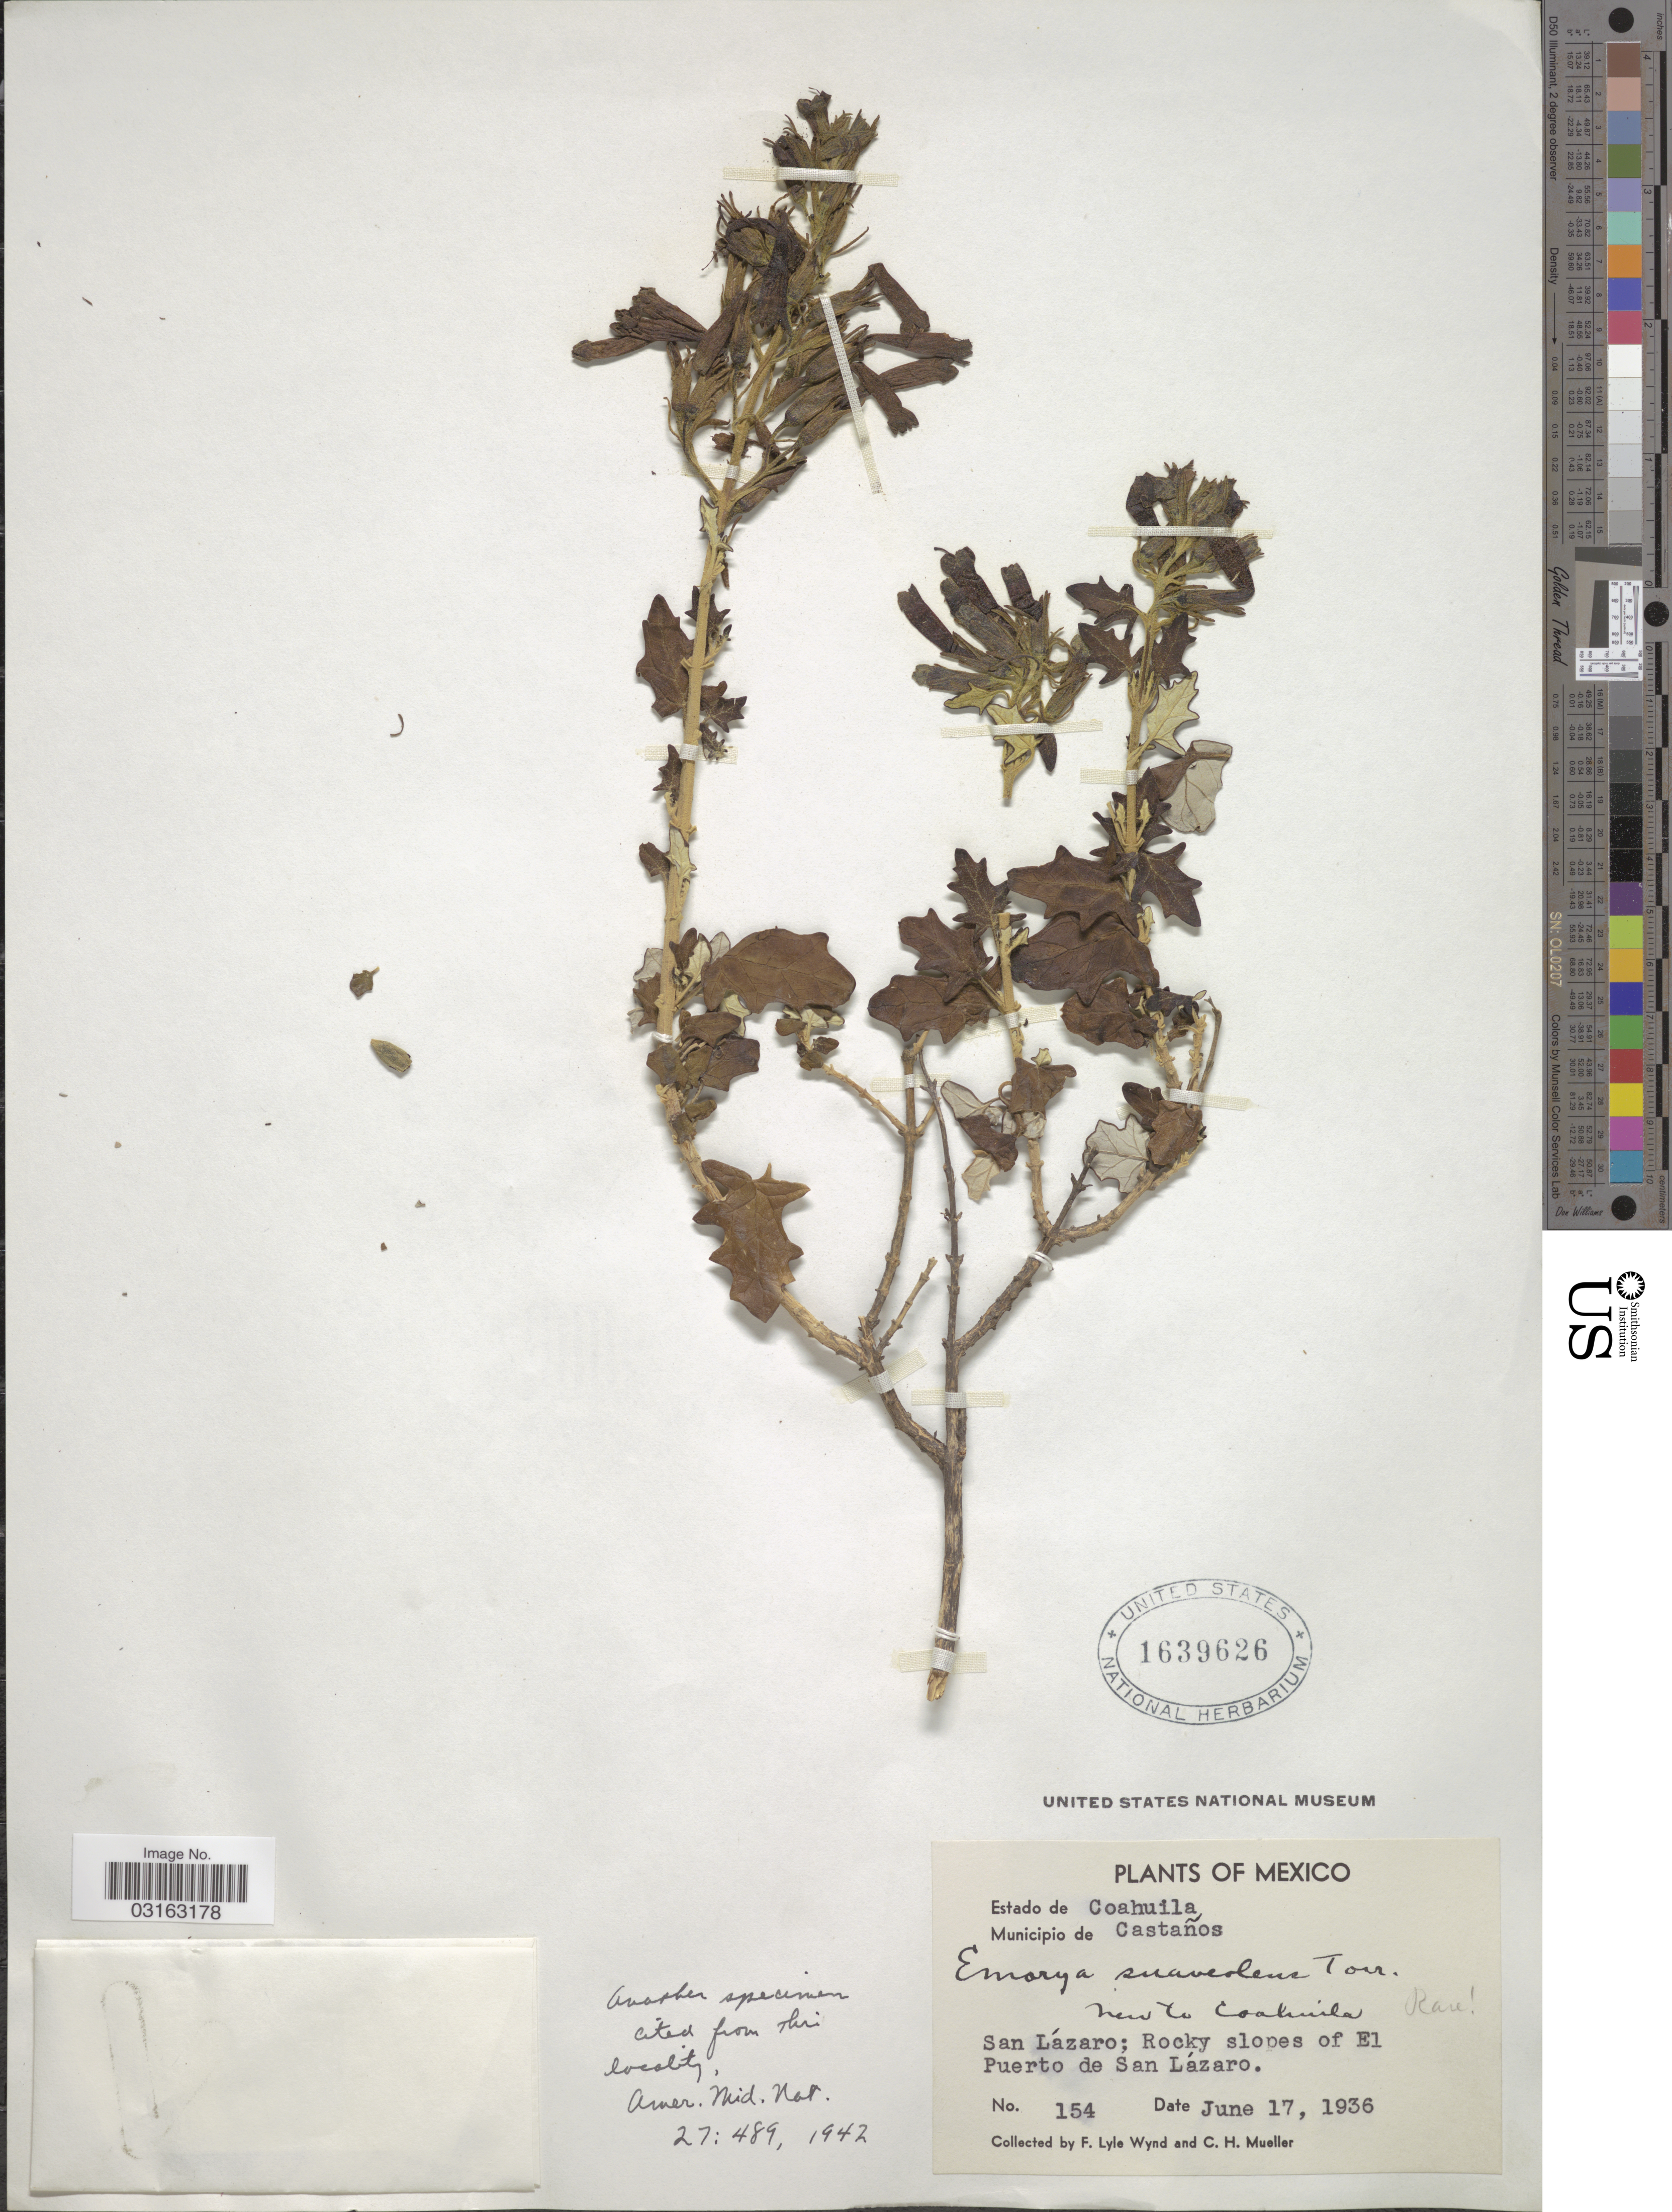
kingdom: Plantae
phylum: Tracheophyta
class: Magnoliopsida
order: Lamiales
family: Scrophulariaceae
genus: Emorya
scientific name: Emorya suaveolens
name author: Torr. in Emory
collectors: F. L. Wynd & C. H. Mueller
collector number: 154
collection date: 1936-06-17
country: Mexico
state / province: Coahuila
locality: Estado de Coahuila. Municipio de Castaños. San Lázaro; Rocky slopes of El Puerto de San Lázaro.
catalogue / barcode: US 1639626